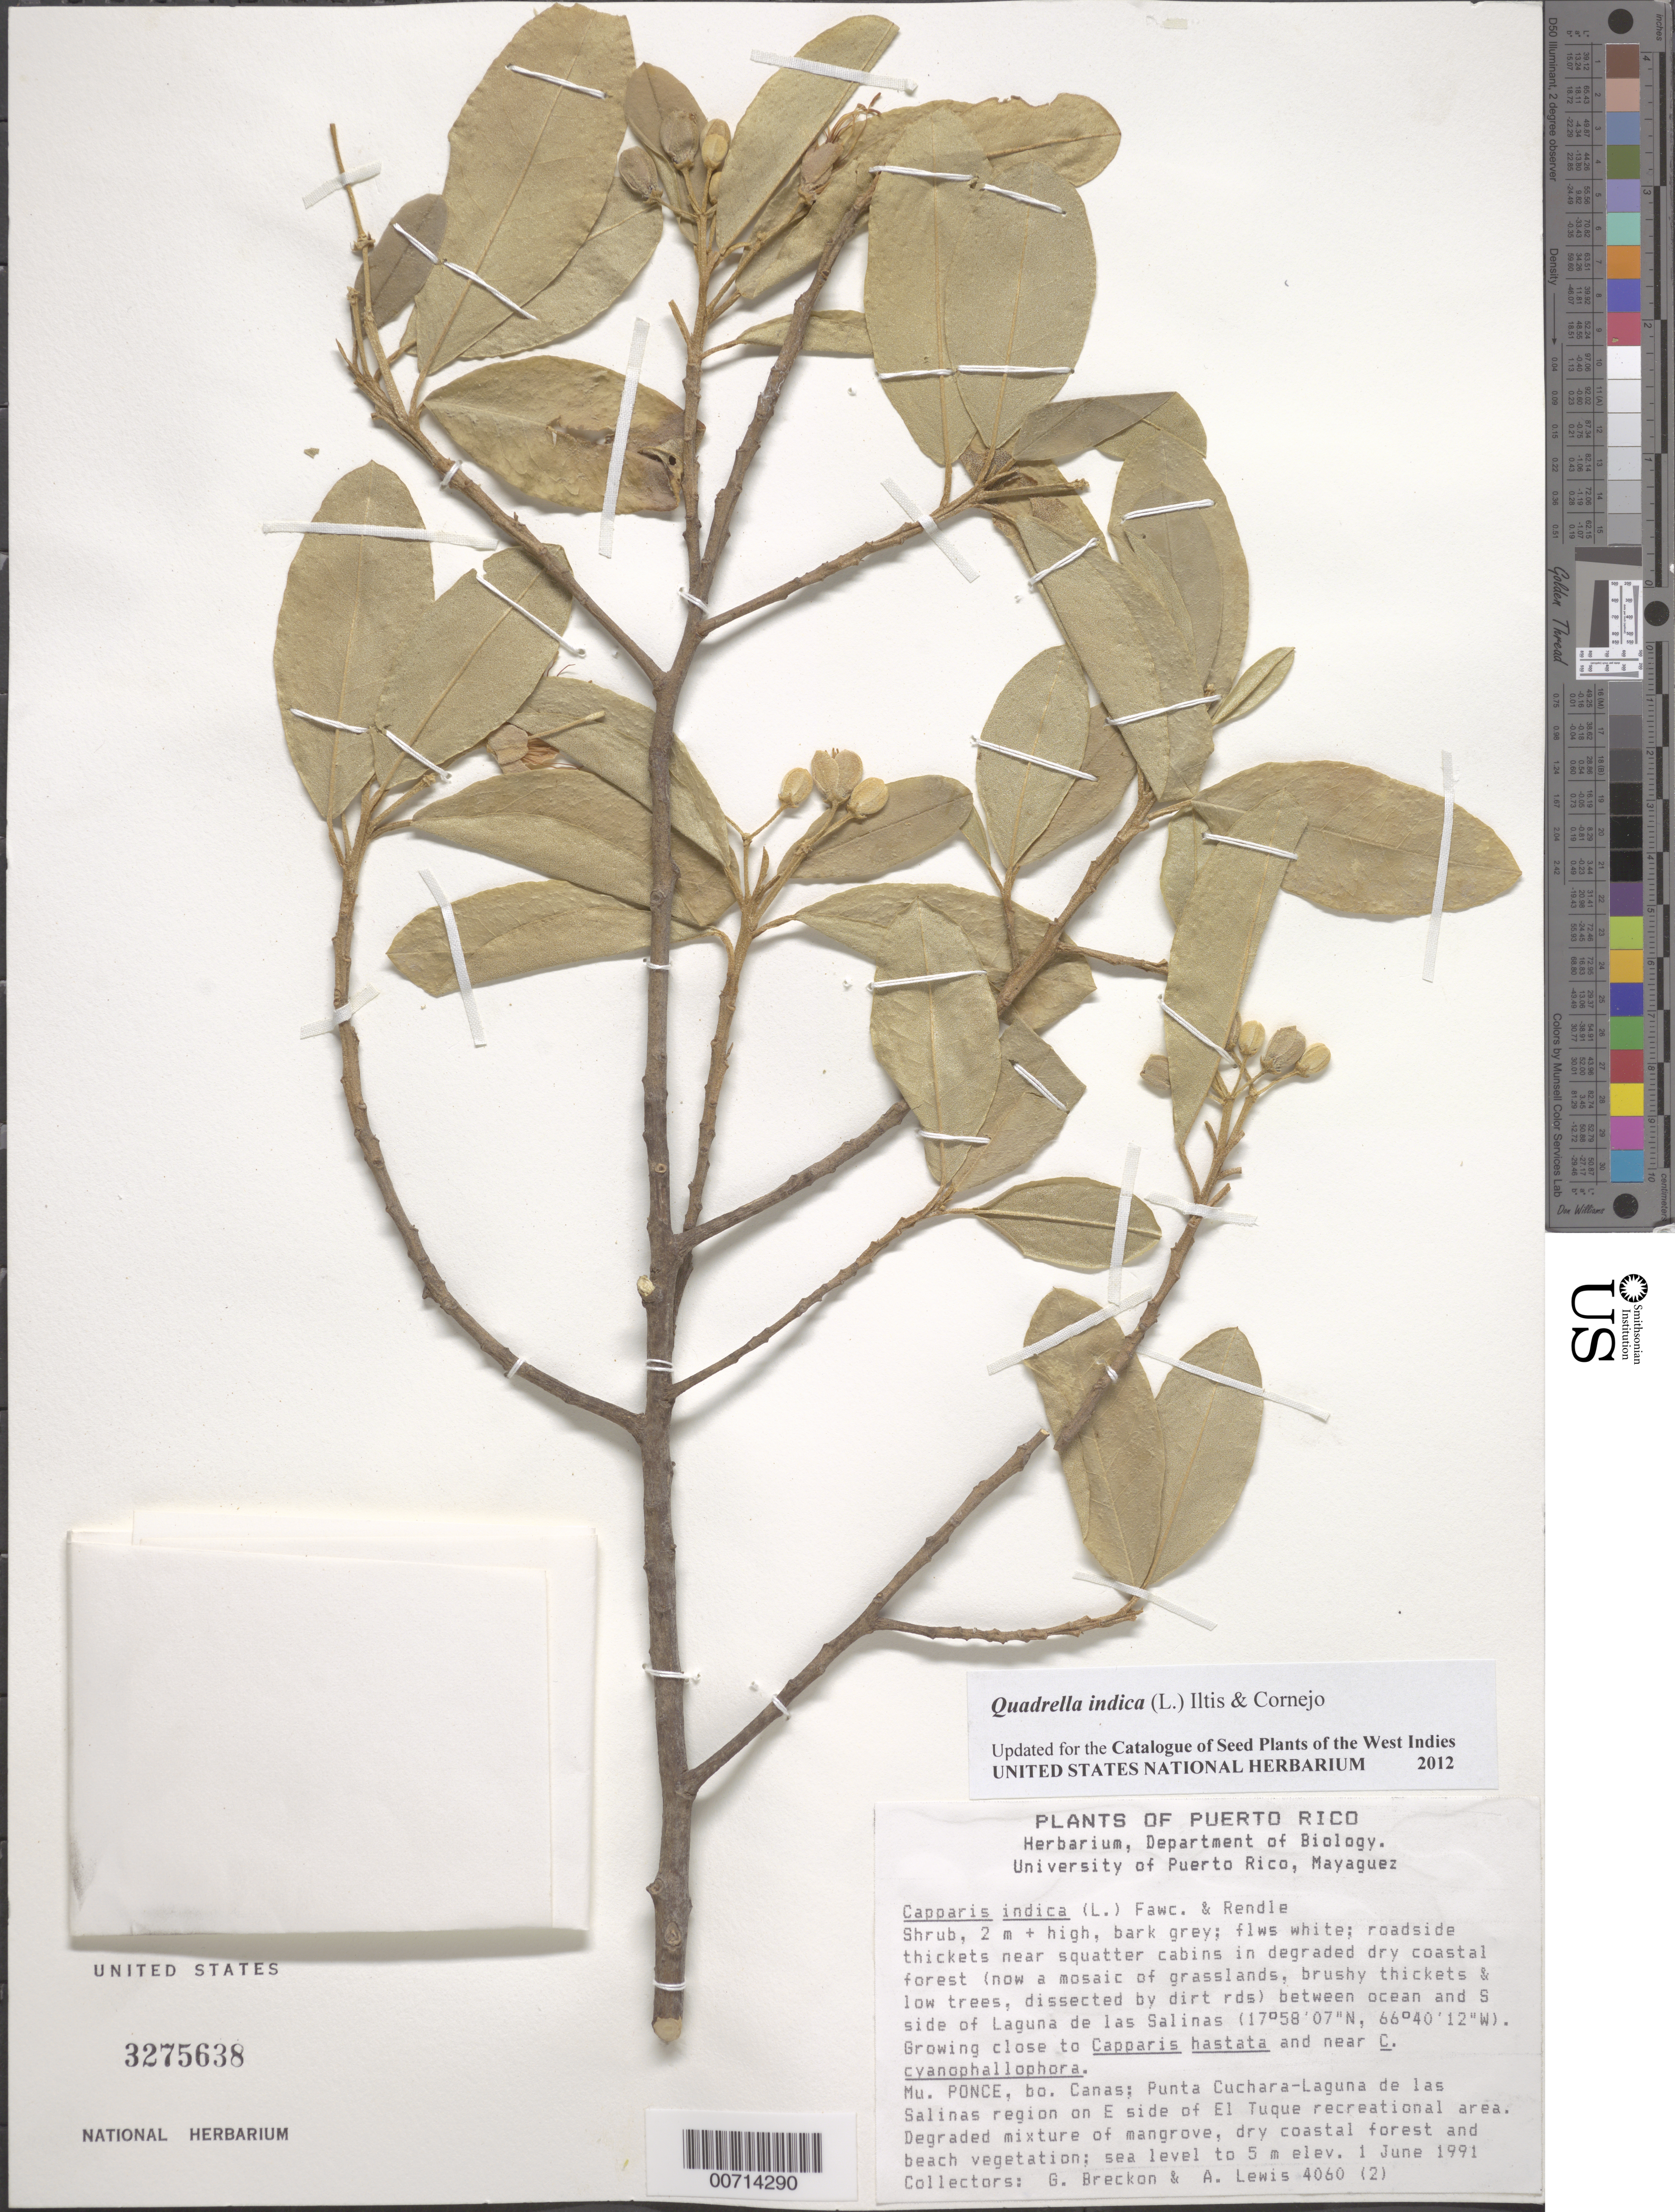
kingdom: Plantae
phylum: Tracheophyta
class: Magnoliopsida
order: Brassicales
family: Capparaceae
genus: Quadrella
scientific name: Quadrella indica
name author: (L.) Iltis & Cornejo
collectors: G. J. Breckon & A. Lewis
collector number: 4060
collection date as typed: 01 Jun 1991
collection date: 1991-06-01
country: Puerto Rico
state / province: Ponce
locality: Ponce: Bo. Canas, Punta Cuchara-Laguna de las Salinas region, E side of El Tuque Recreation Area.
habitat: Degraded dry coastal forest, brushy thickets, and low trees. Roadside thickets near squatter cabins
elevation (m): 0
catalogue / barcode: US 3275638